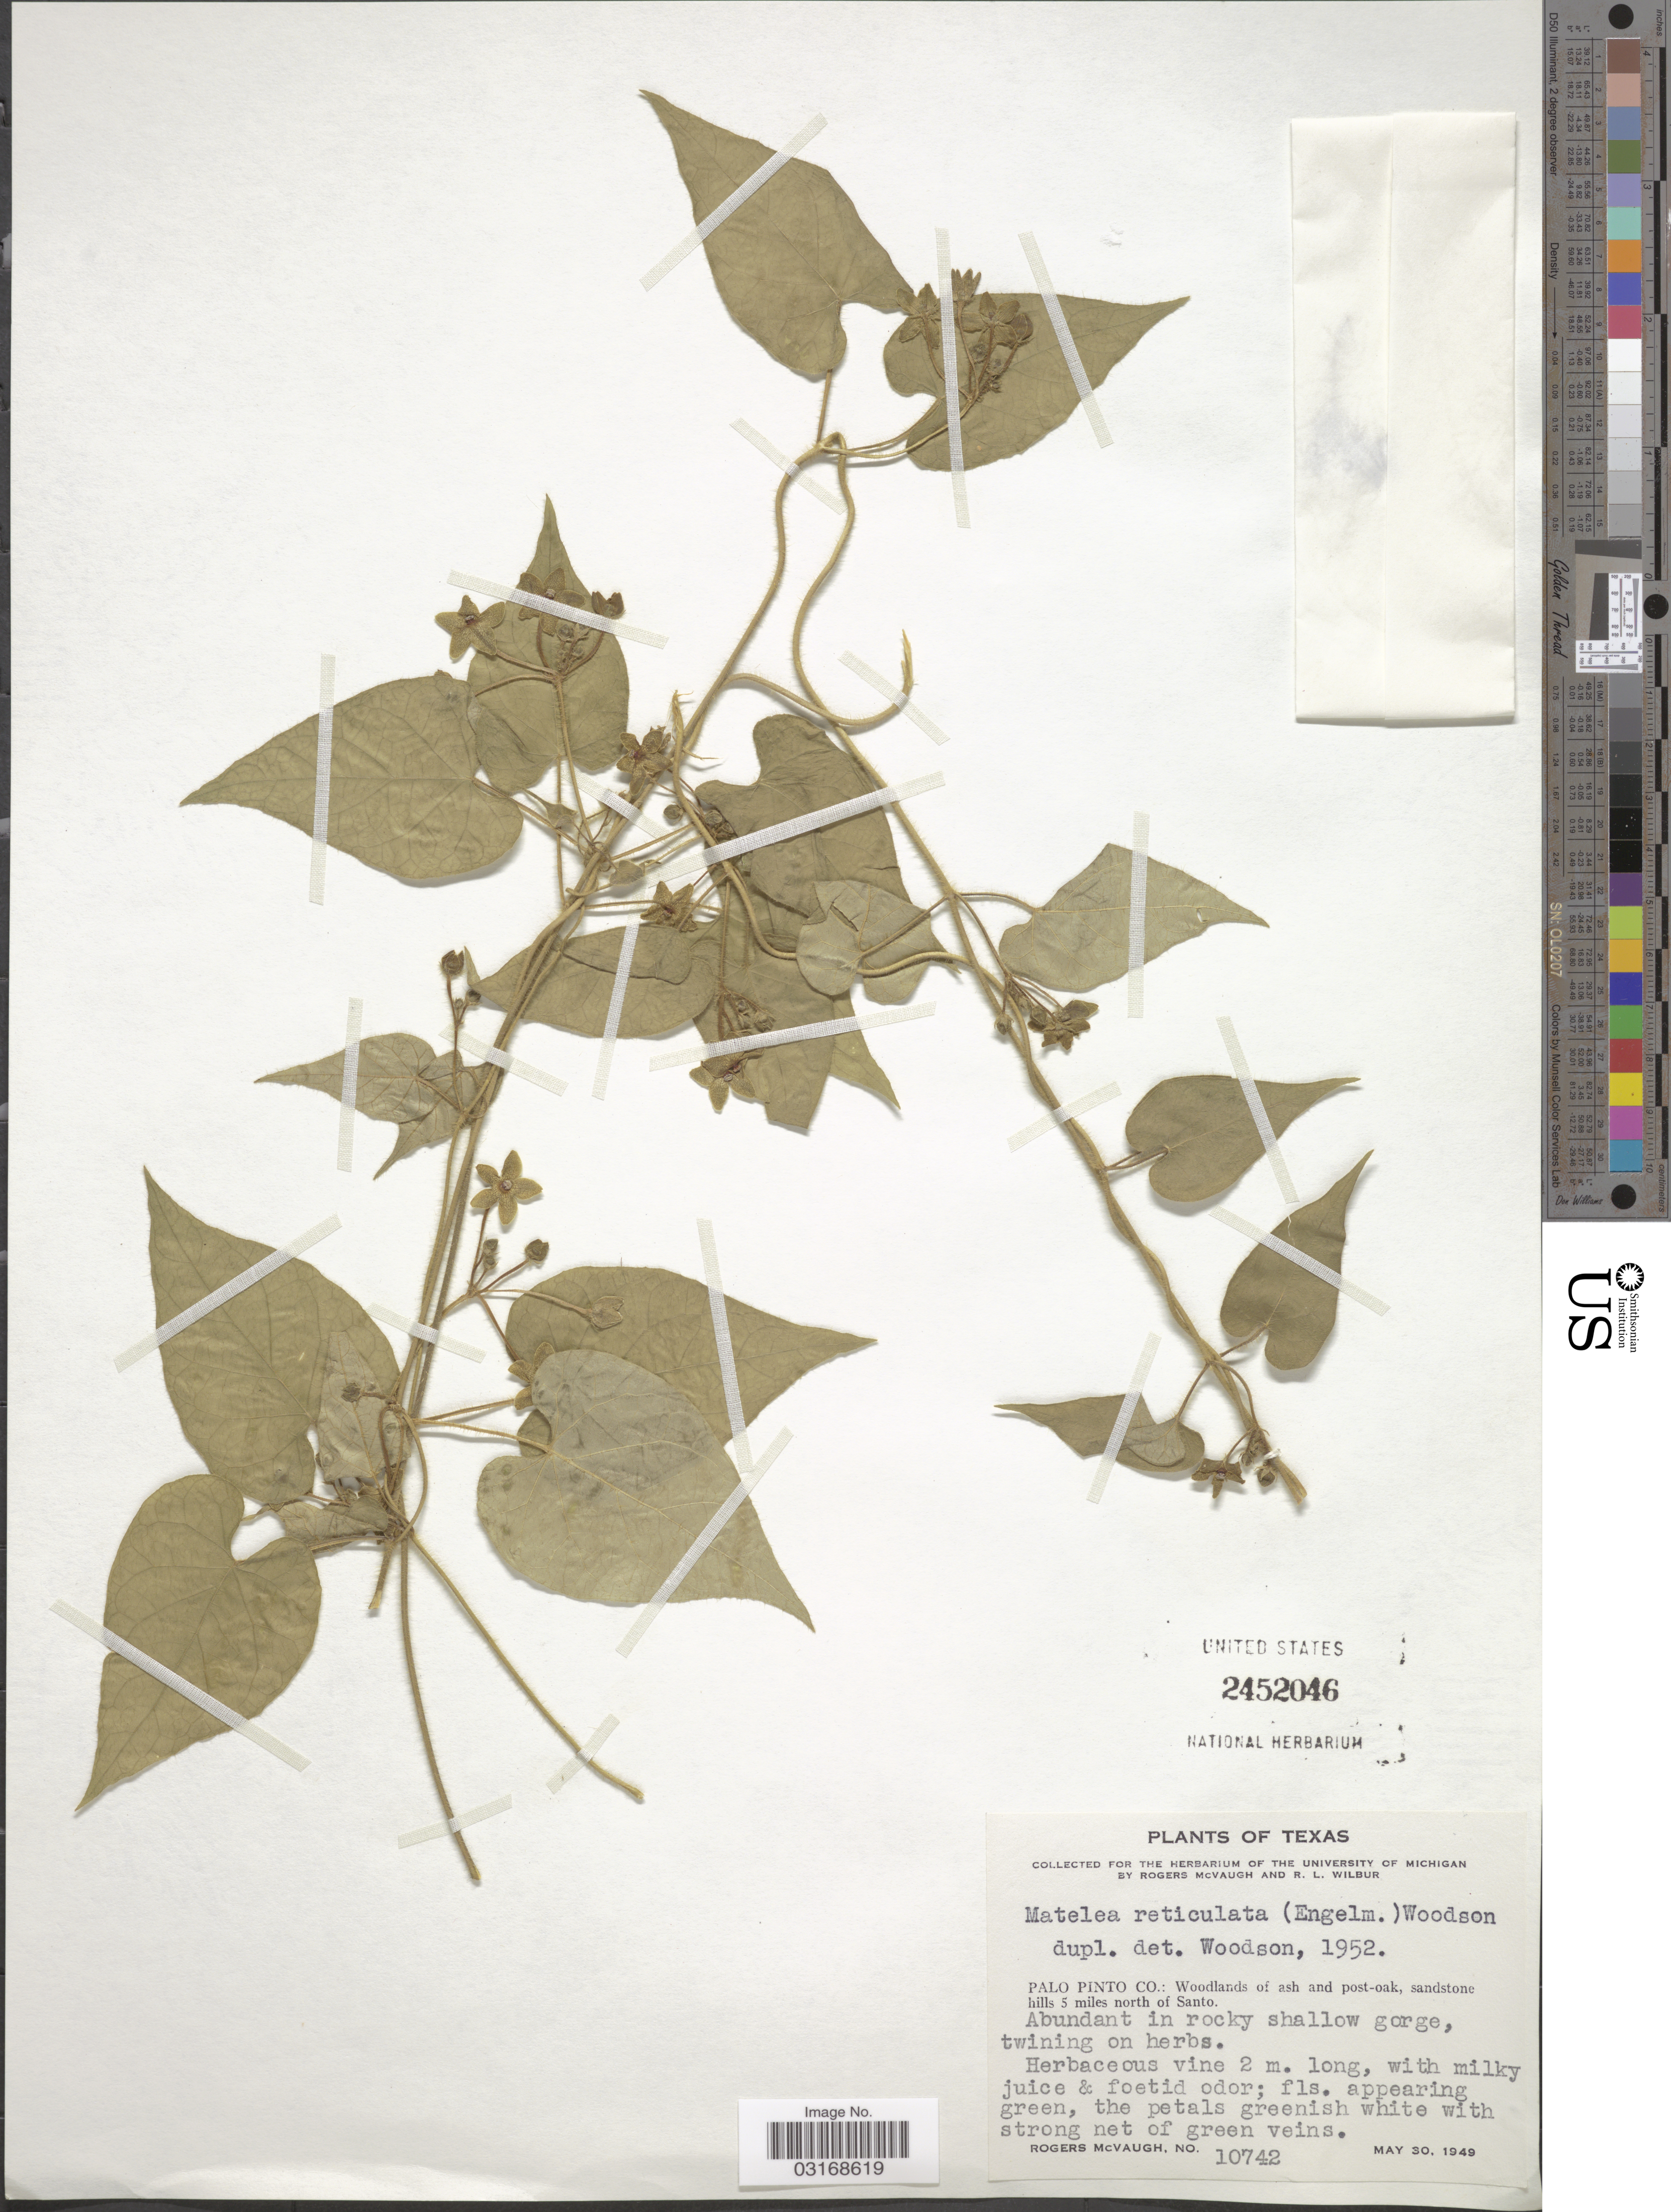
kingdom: Plantae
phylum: Tracheophyta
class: Magnoliopsida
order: Gentianales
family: Apocynaceae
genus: Matelea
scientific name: Matelea reticulata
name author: (Engelm. ex A. Gray) Woodson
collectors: R. McVaugh & R. L. Wilbur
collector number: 10742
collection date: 1949-05-30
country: United States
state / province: Texas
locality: Palo Pinto Co.: Woodlands of ash and post-oak, sandstone hills 5 miles north of Santo.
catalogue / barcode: US 2452046